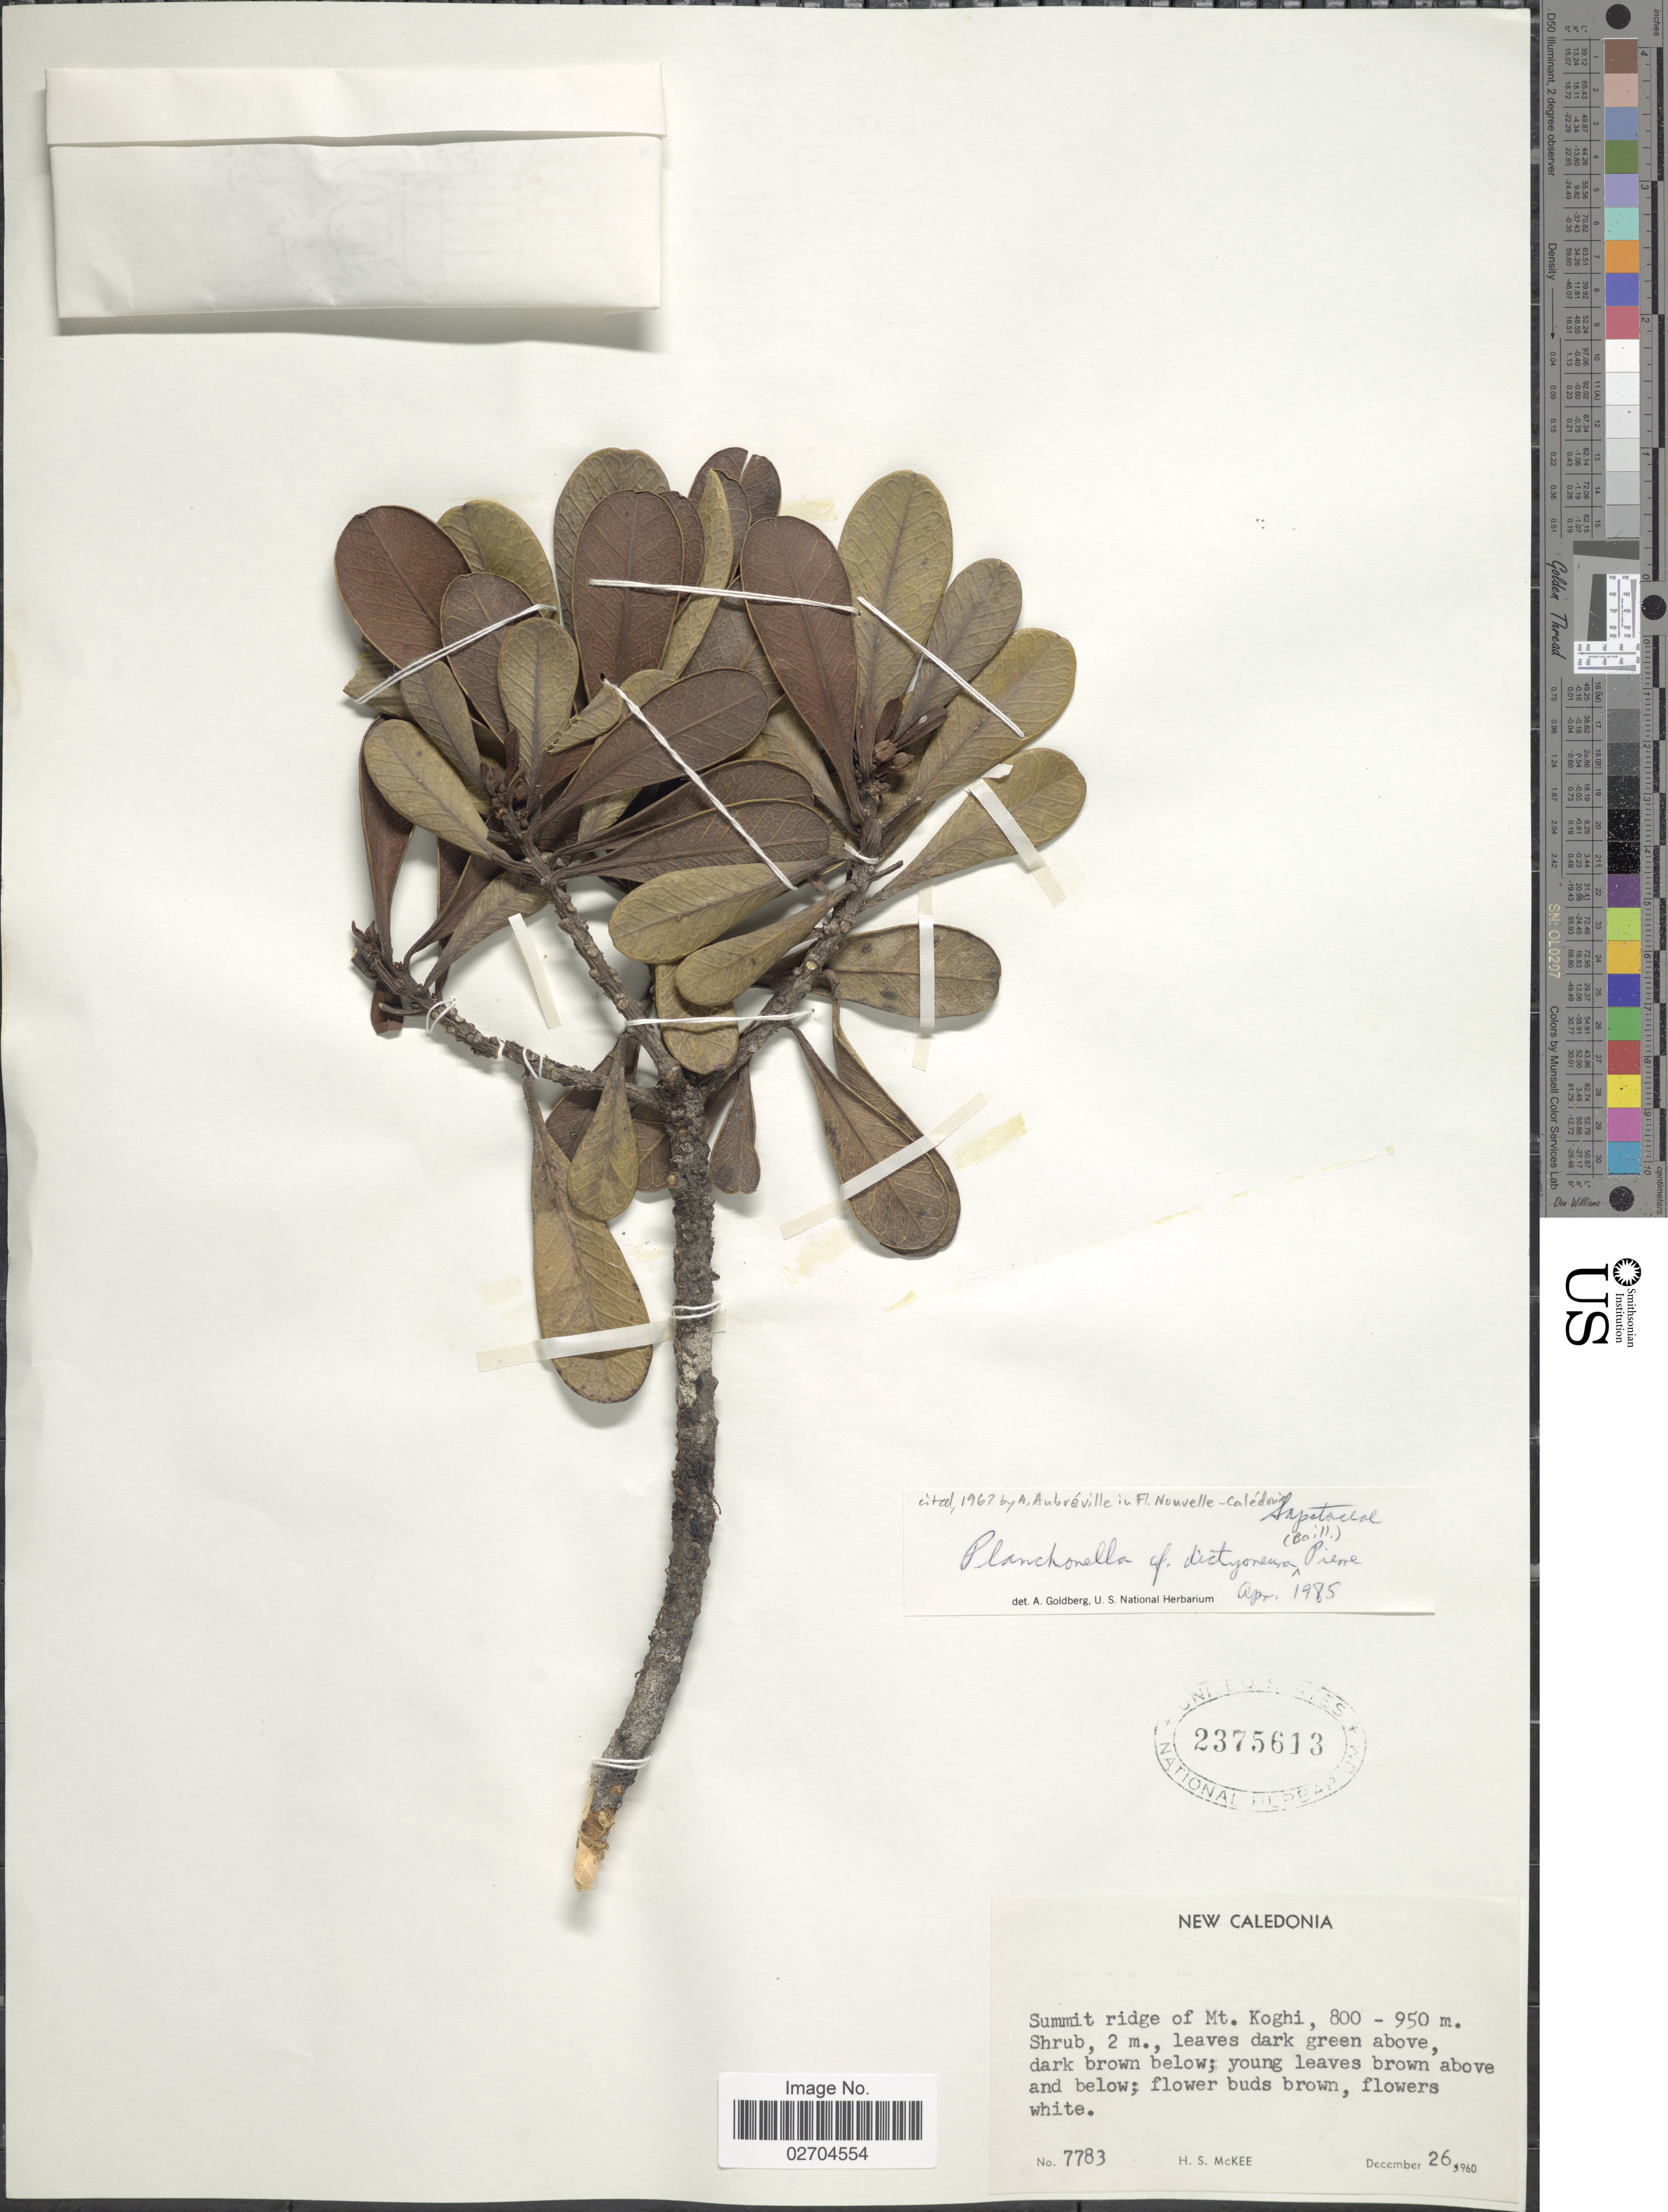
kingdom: Plantae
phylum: Tracheophyta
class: Magnoliopsida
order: Ericales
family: Sapotaceae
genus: Planchonella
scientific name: Planchonella dictyoneura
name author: (Baill.) Pierre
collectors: H. S. McKee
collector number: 7783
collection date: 1960-12-26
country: New Caledonia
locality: New Caledonie. Summit ridge of Mt. Koghi.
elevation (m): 800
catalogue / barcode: US 2375613